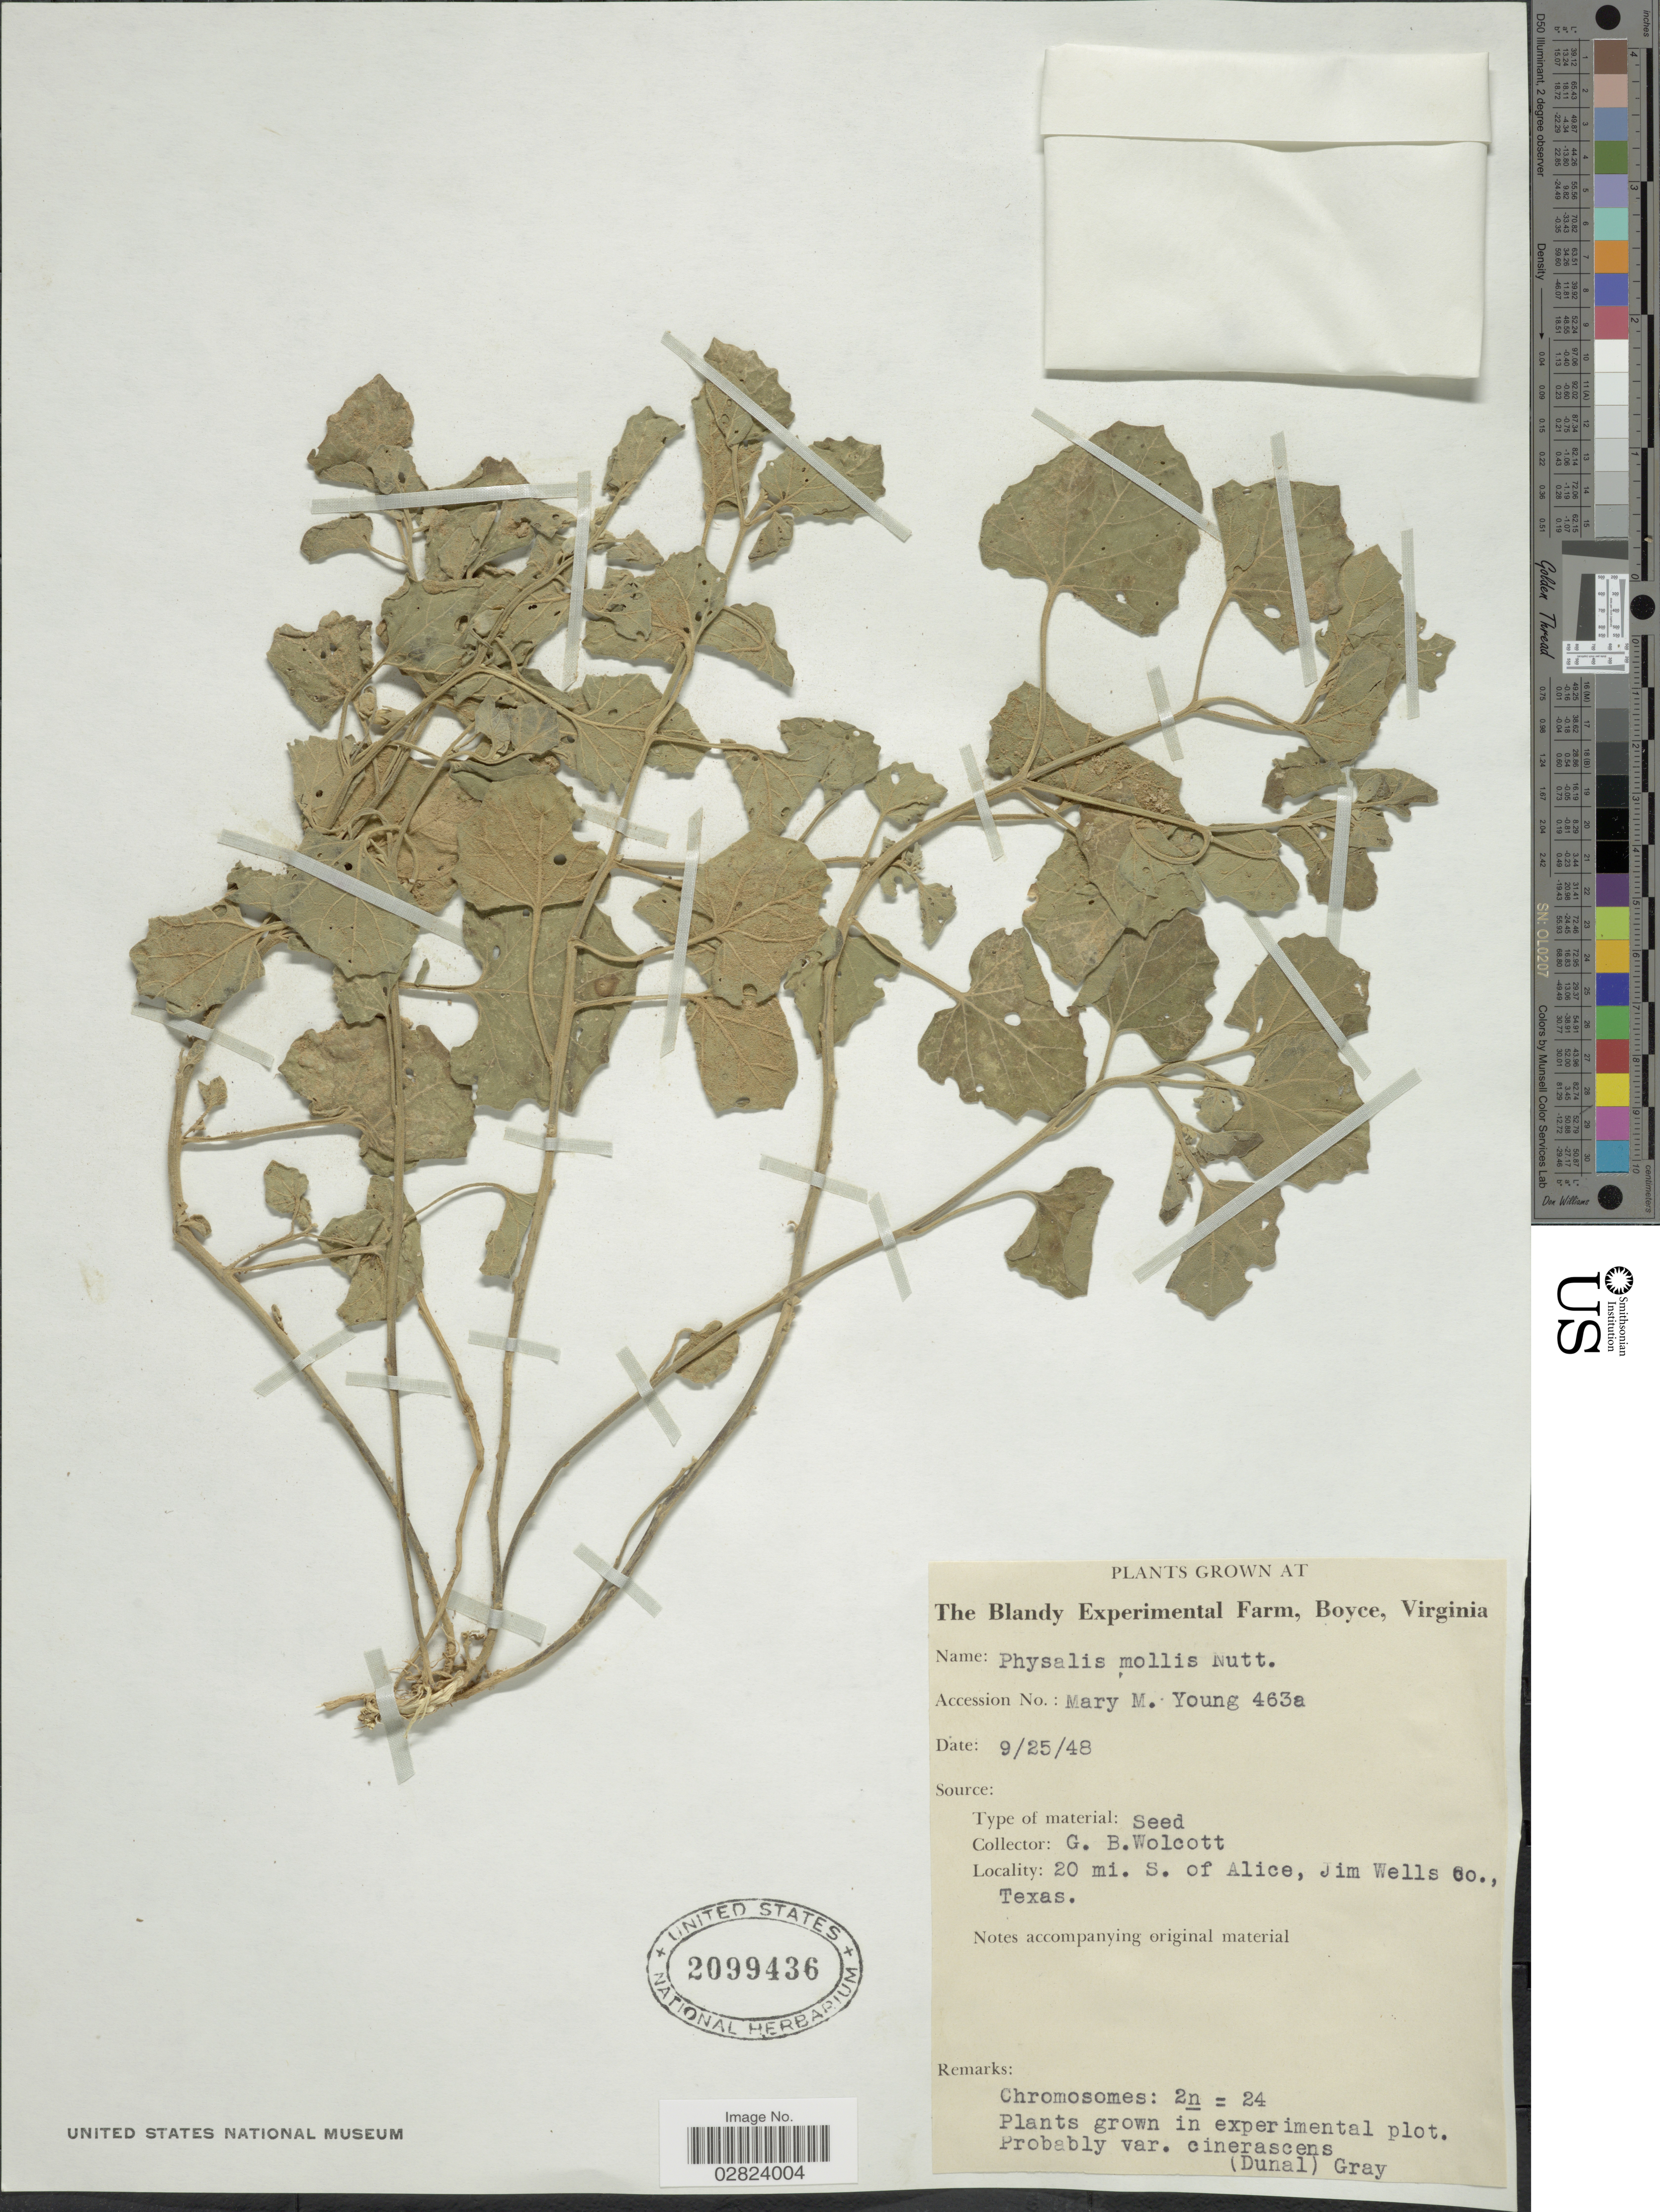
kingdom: Plantae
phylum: Tracheophyta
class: Magnoliopsida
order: Solanales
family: Solanaceae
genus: Physalis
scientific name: Physalis mollis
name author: Nutt.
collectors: M. Young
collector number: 463a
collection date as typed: Transcribed d/m/y: 25/9/48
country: United States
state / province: Virginia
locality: The Blandy Experimental Farm, Boyce.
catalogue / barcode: US 2099436